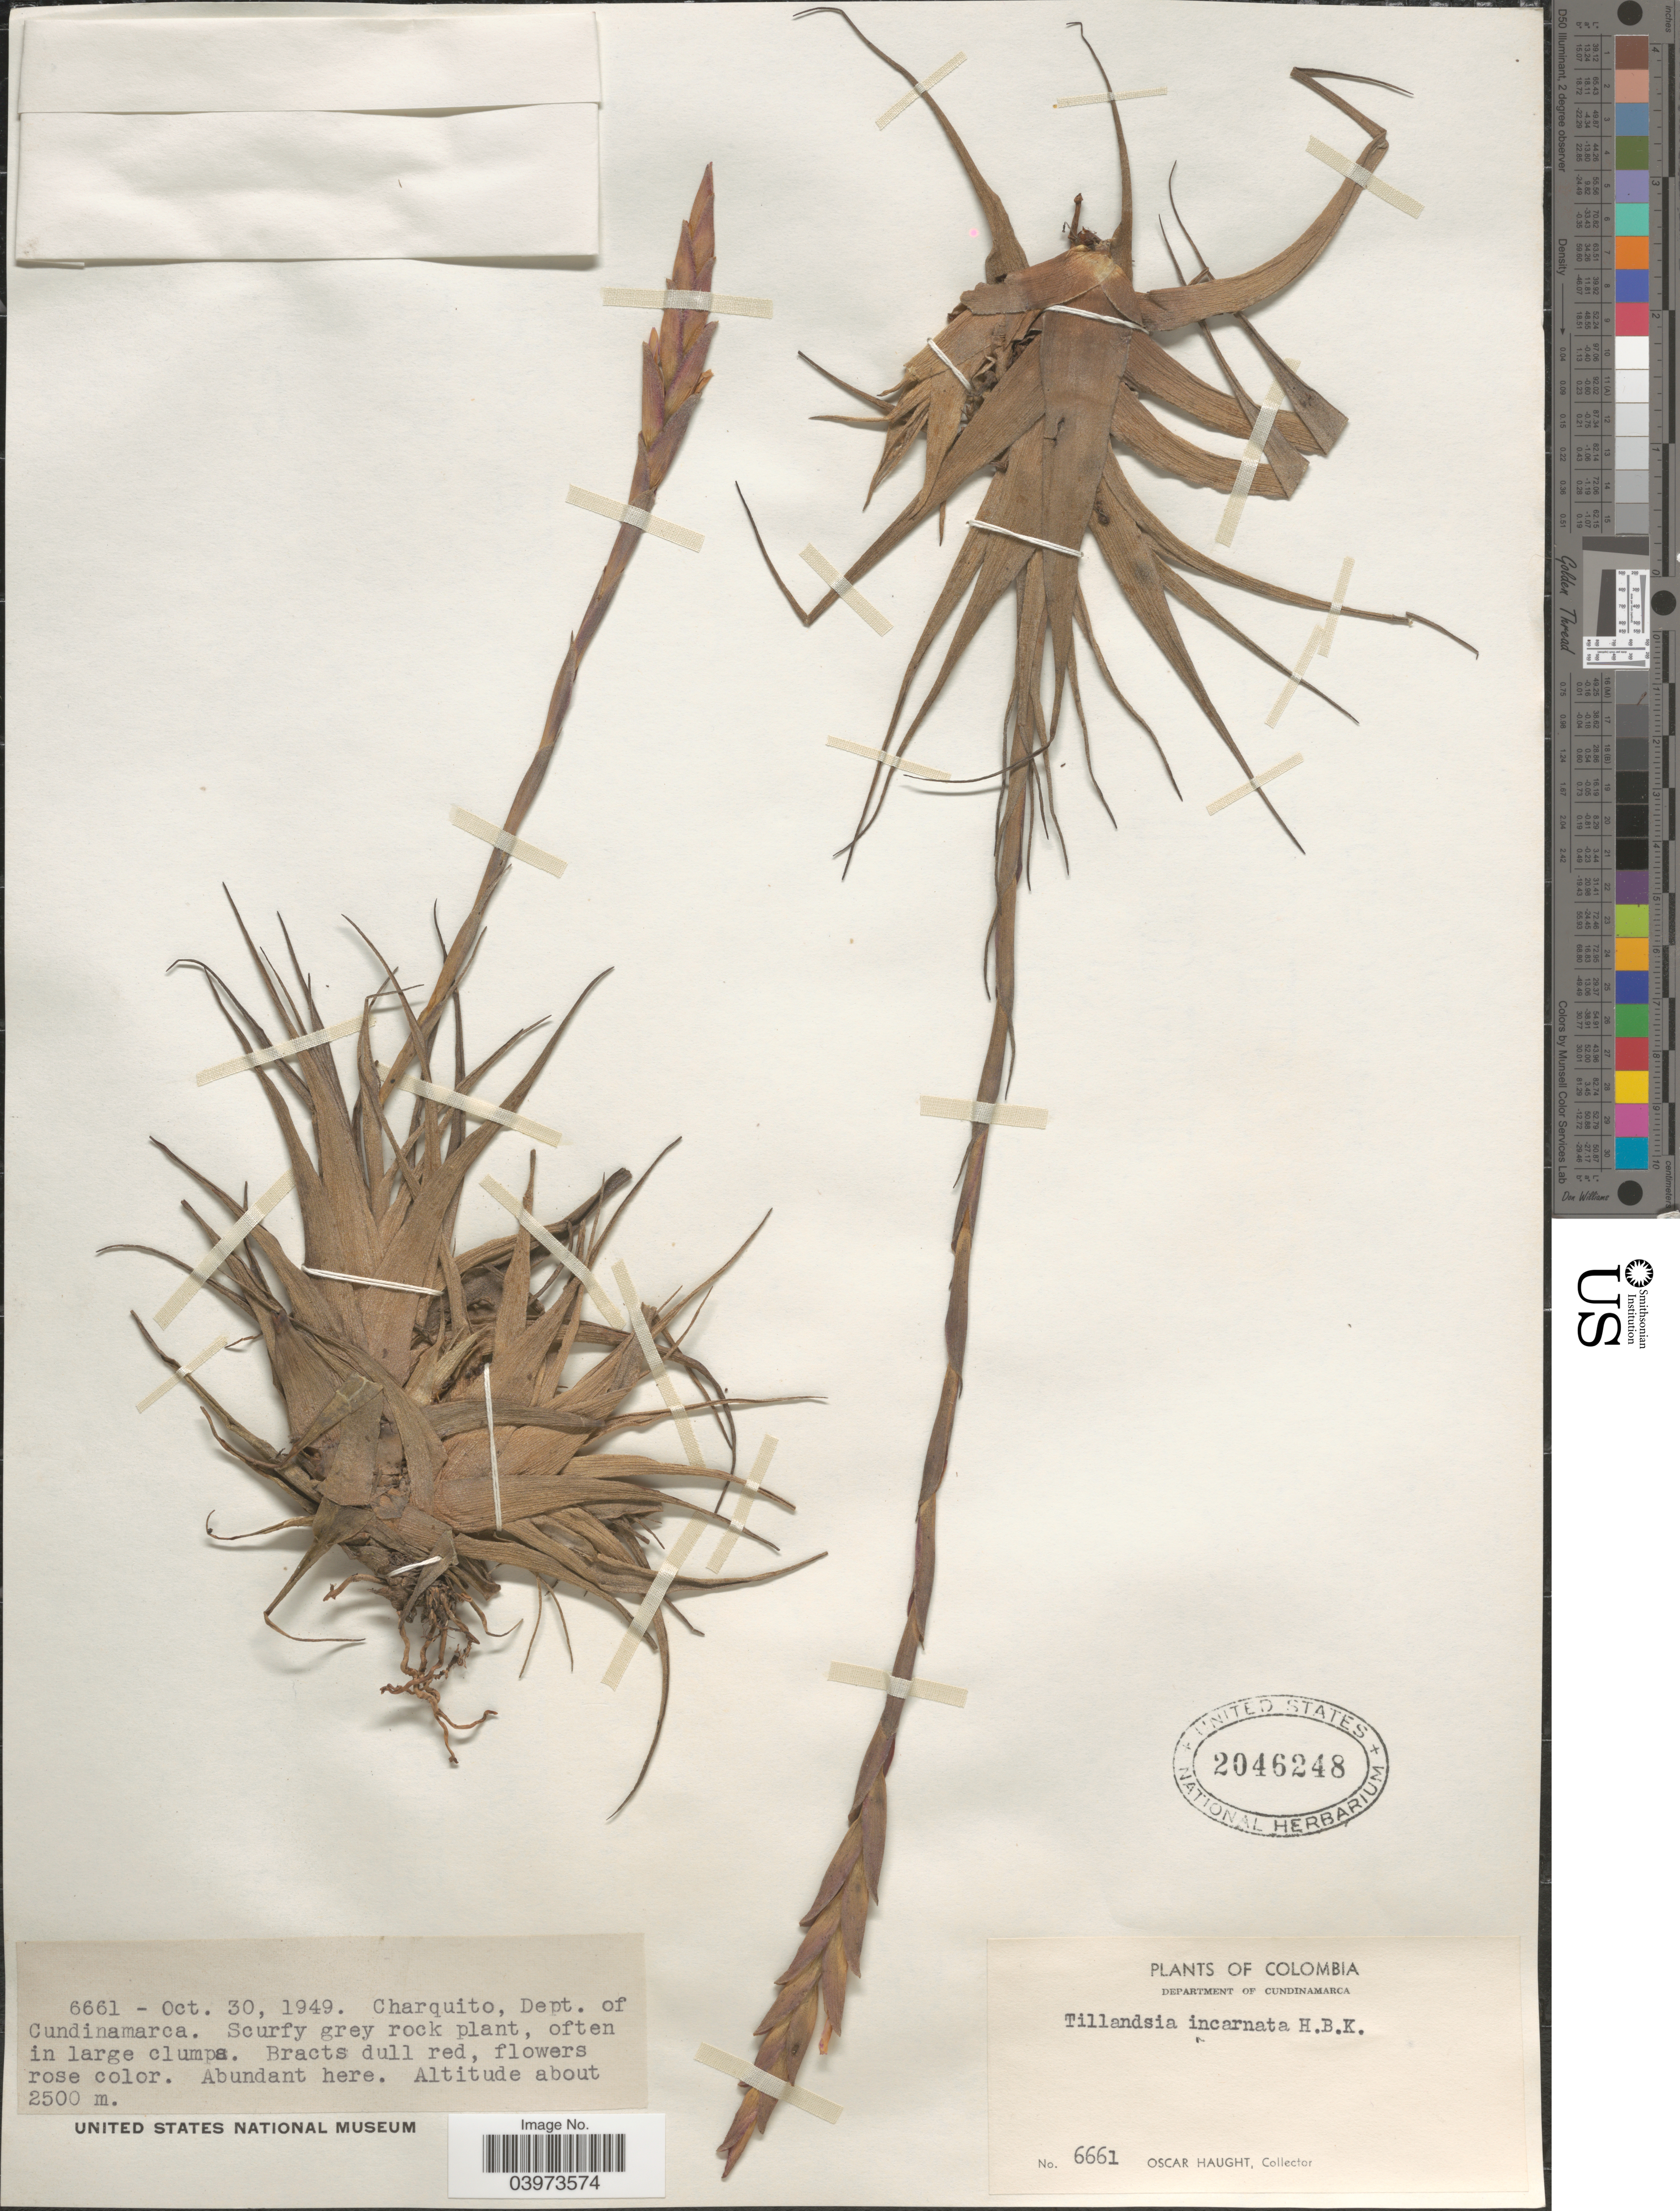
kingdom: Plantae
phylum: Tracheophyta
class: Liliopsida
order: Poales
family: Bromeliaceae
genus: Tillandsia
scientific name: Tillandsia incarnata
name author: Kunth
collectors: O. L. Haught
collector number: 6661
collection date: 1949-10-30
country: Colombia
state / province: Cundinamarca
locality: Charquito, Department of Cundinamarca.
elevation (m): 2500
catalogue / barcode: US 2046248